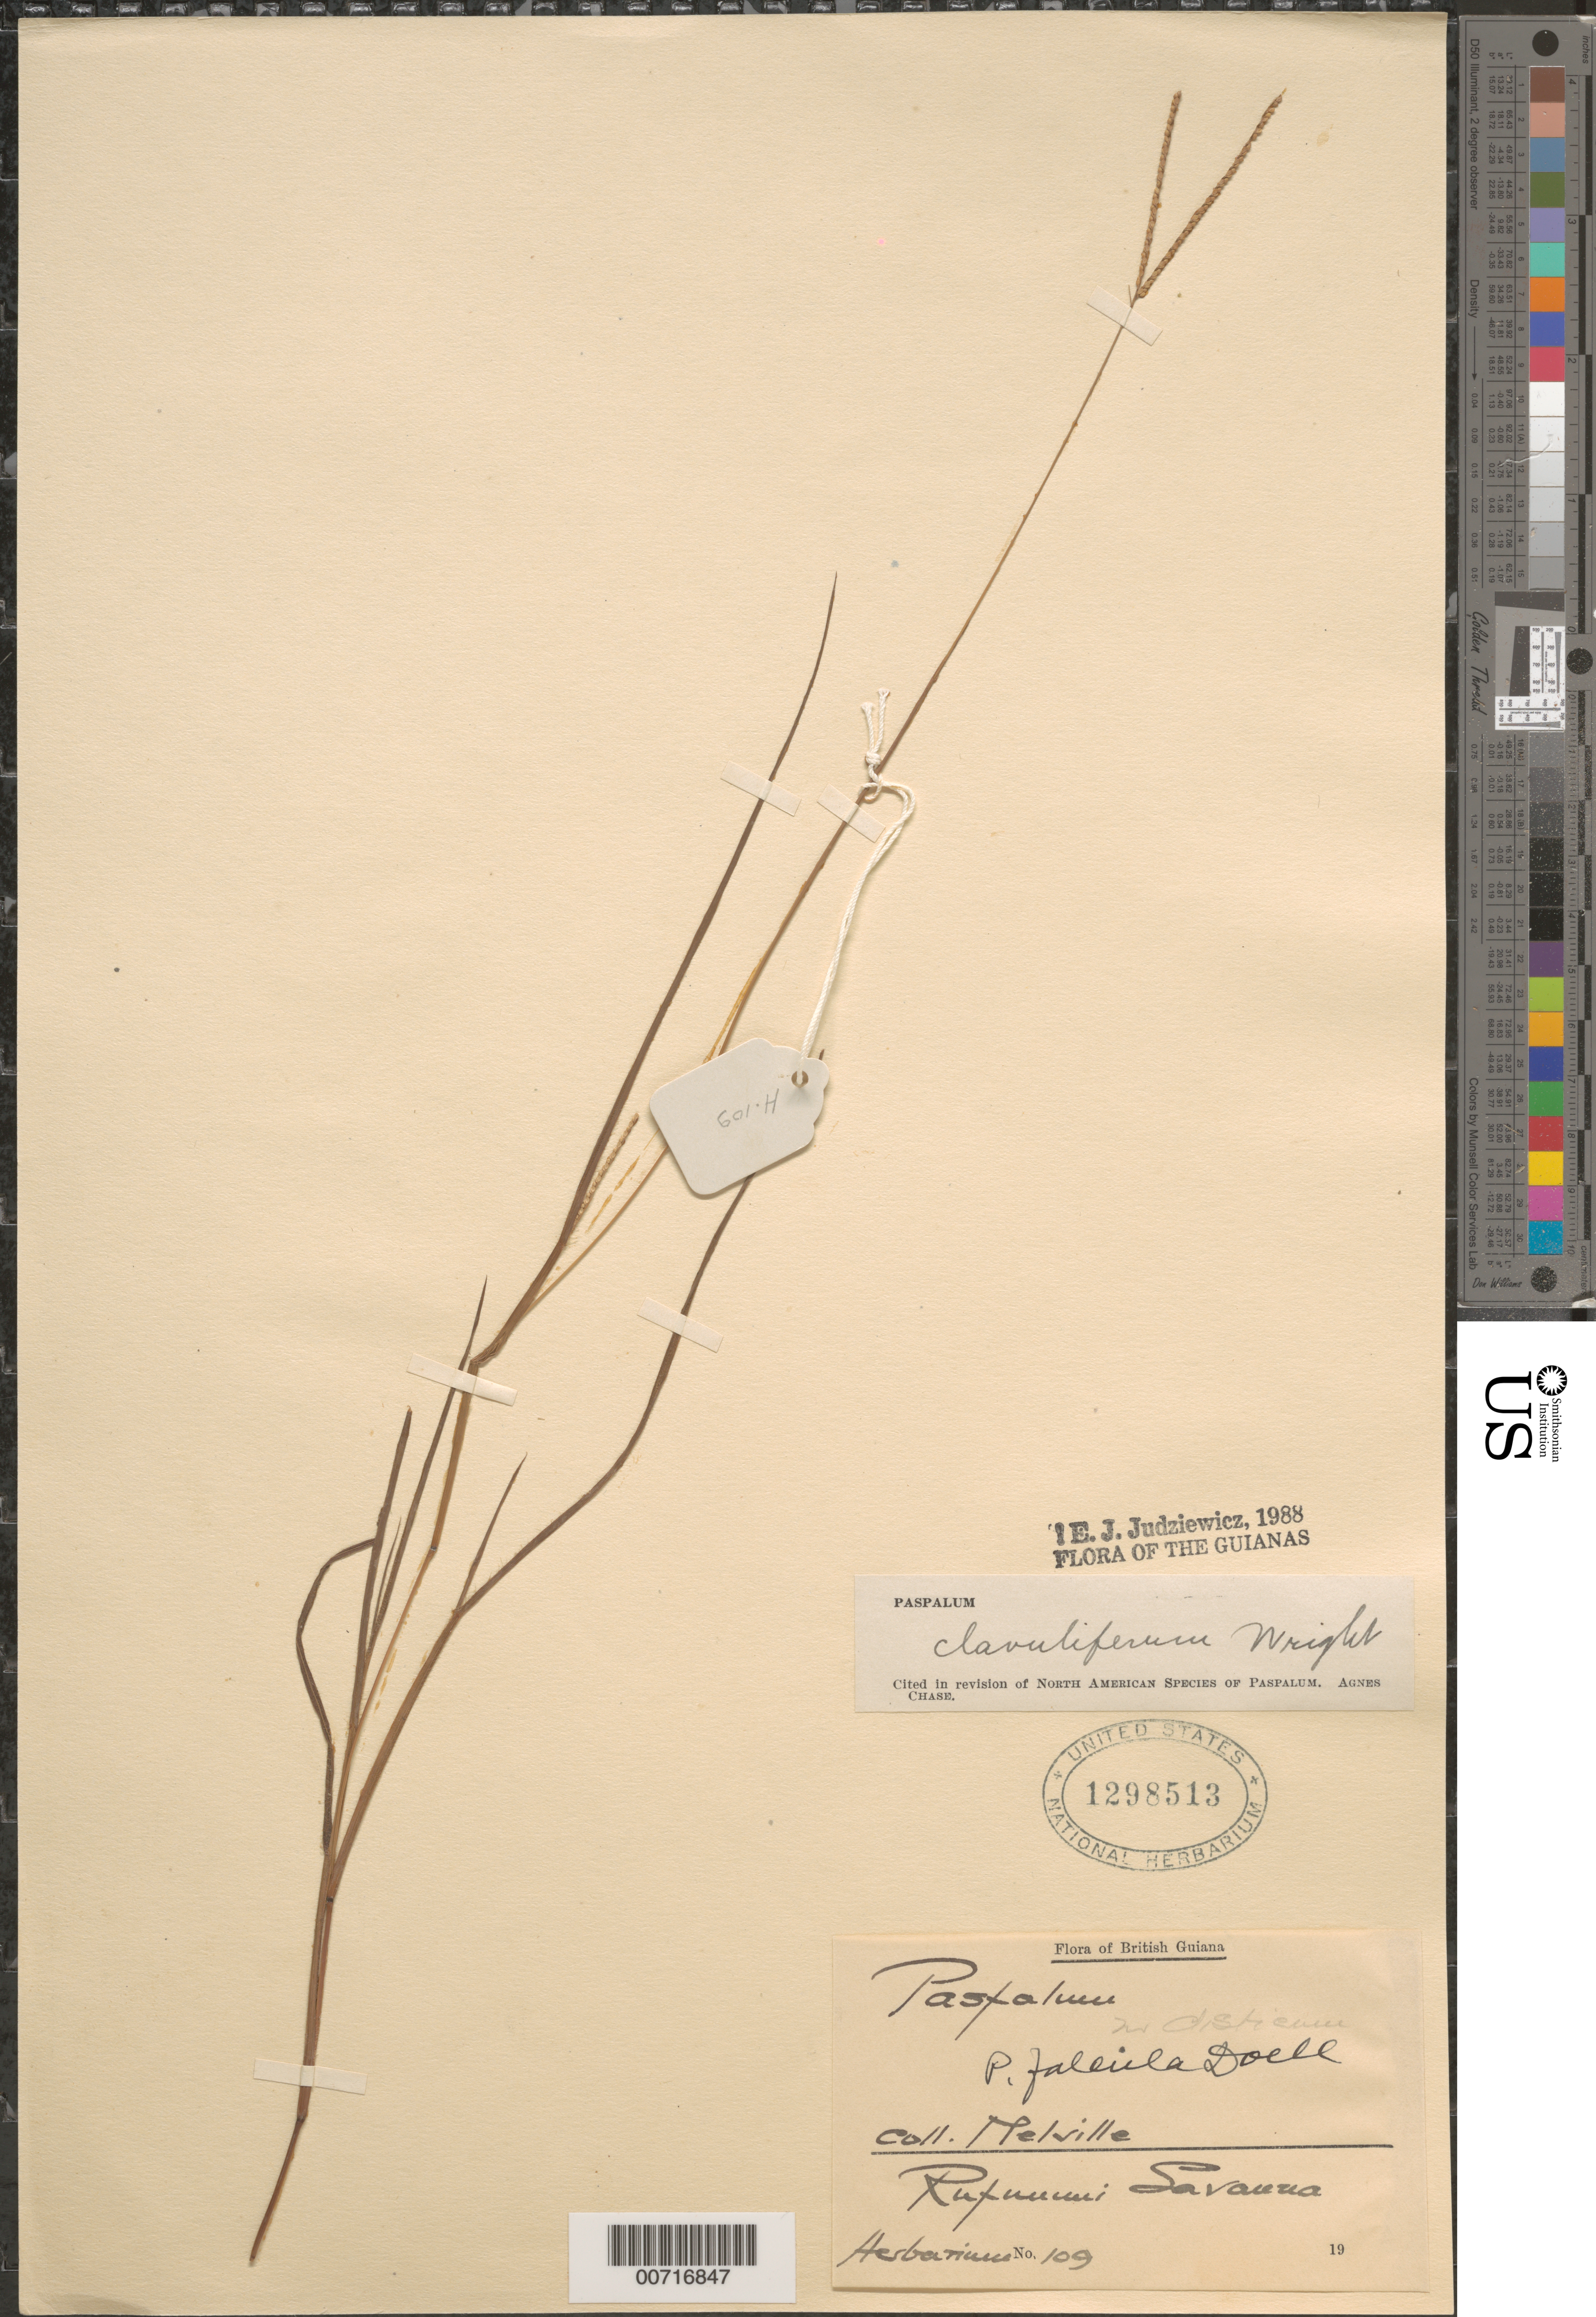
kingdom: Plantae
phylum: Tracheophyta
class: Liliopsida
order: Poales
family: Poaceae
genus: Paspalum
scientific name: Paspalum clavuliferum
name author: C. Wright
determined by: Judziewicz, E. J.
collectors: H. Melville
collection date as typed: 19--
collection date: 1900/1999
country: Guyana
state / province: U. Takutu-U. Essequibo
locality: Rupununi Savanna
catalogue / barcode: US 1298513